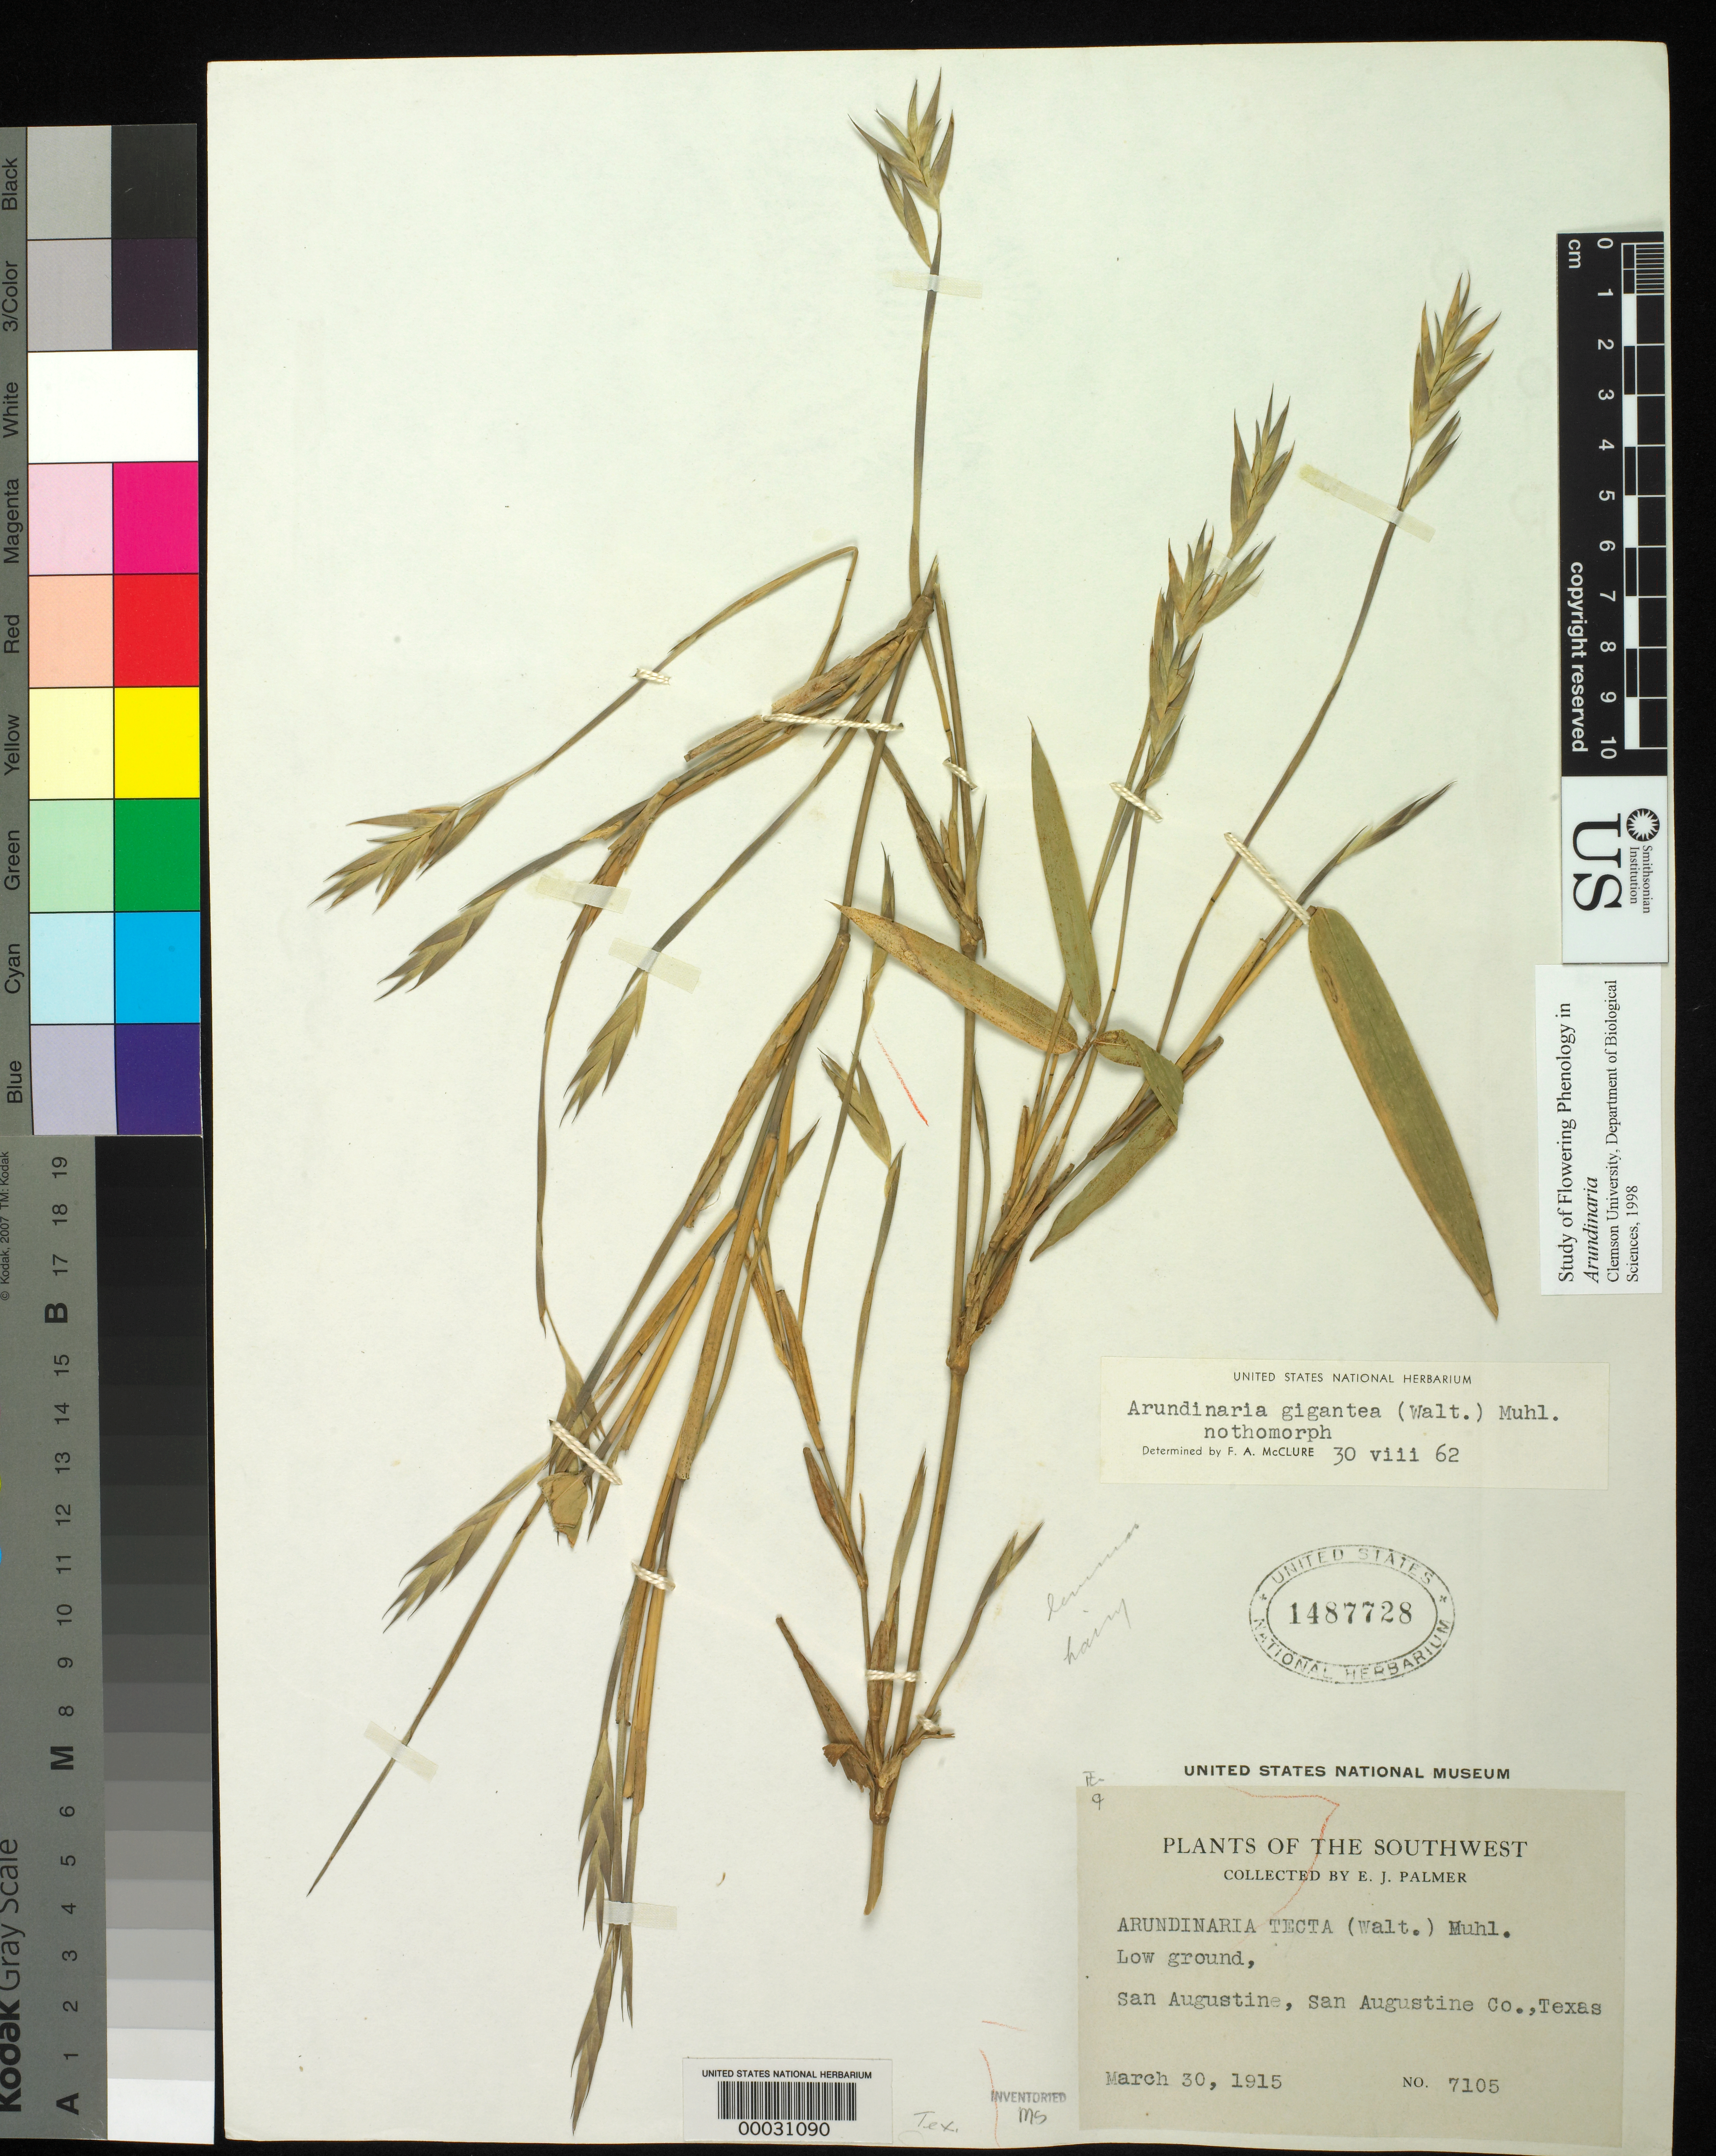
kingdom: Plantae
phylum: Tracheophyta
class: Liliopsida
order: Poales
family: Poaceae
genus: Arundinaria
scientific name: Arundinaria gigantea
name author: (Walter) Muhl.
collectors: E. Palmer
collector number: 7105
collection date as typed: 30 Mar 1915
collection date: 1915-03-30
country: United States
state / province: Texas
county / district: San Augustine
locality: San augustine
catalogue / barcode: US 1487728